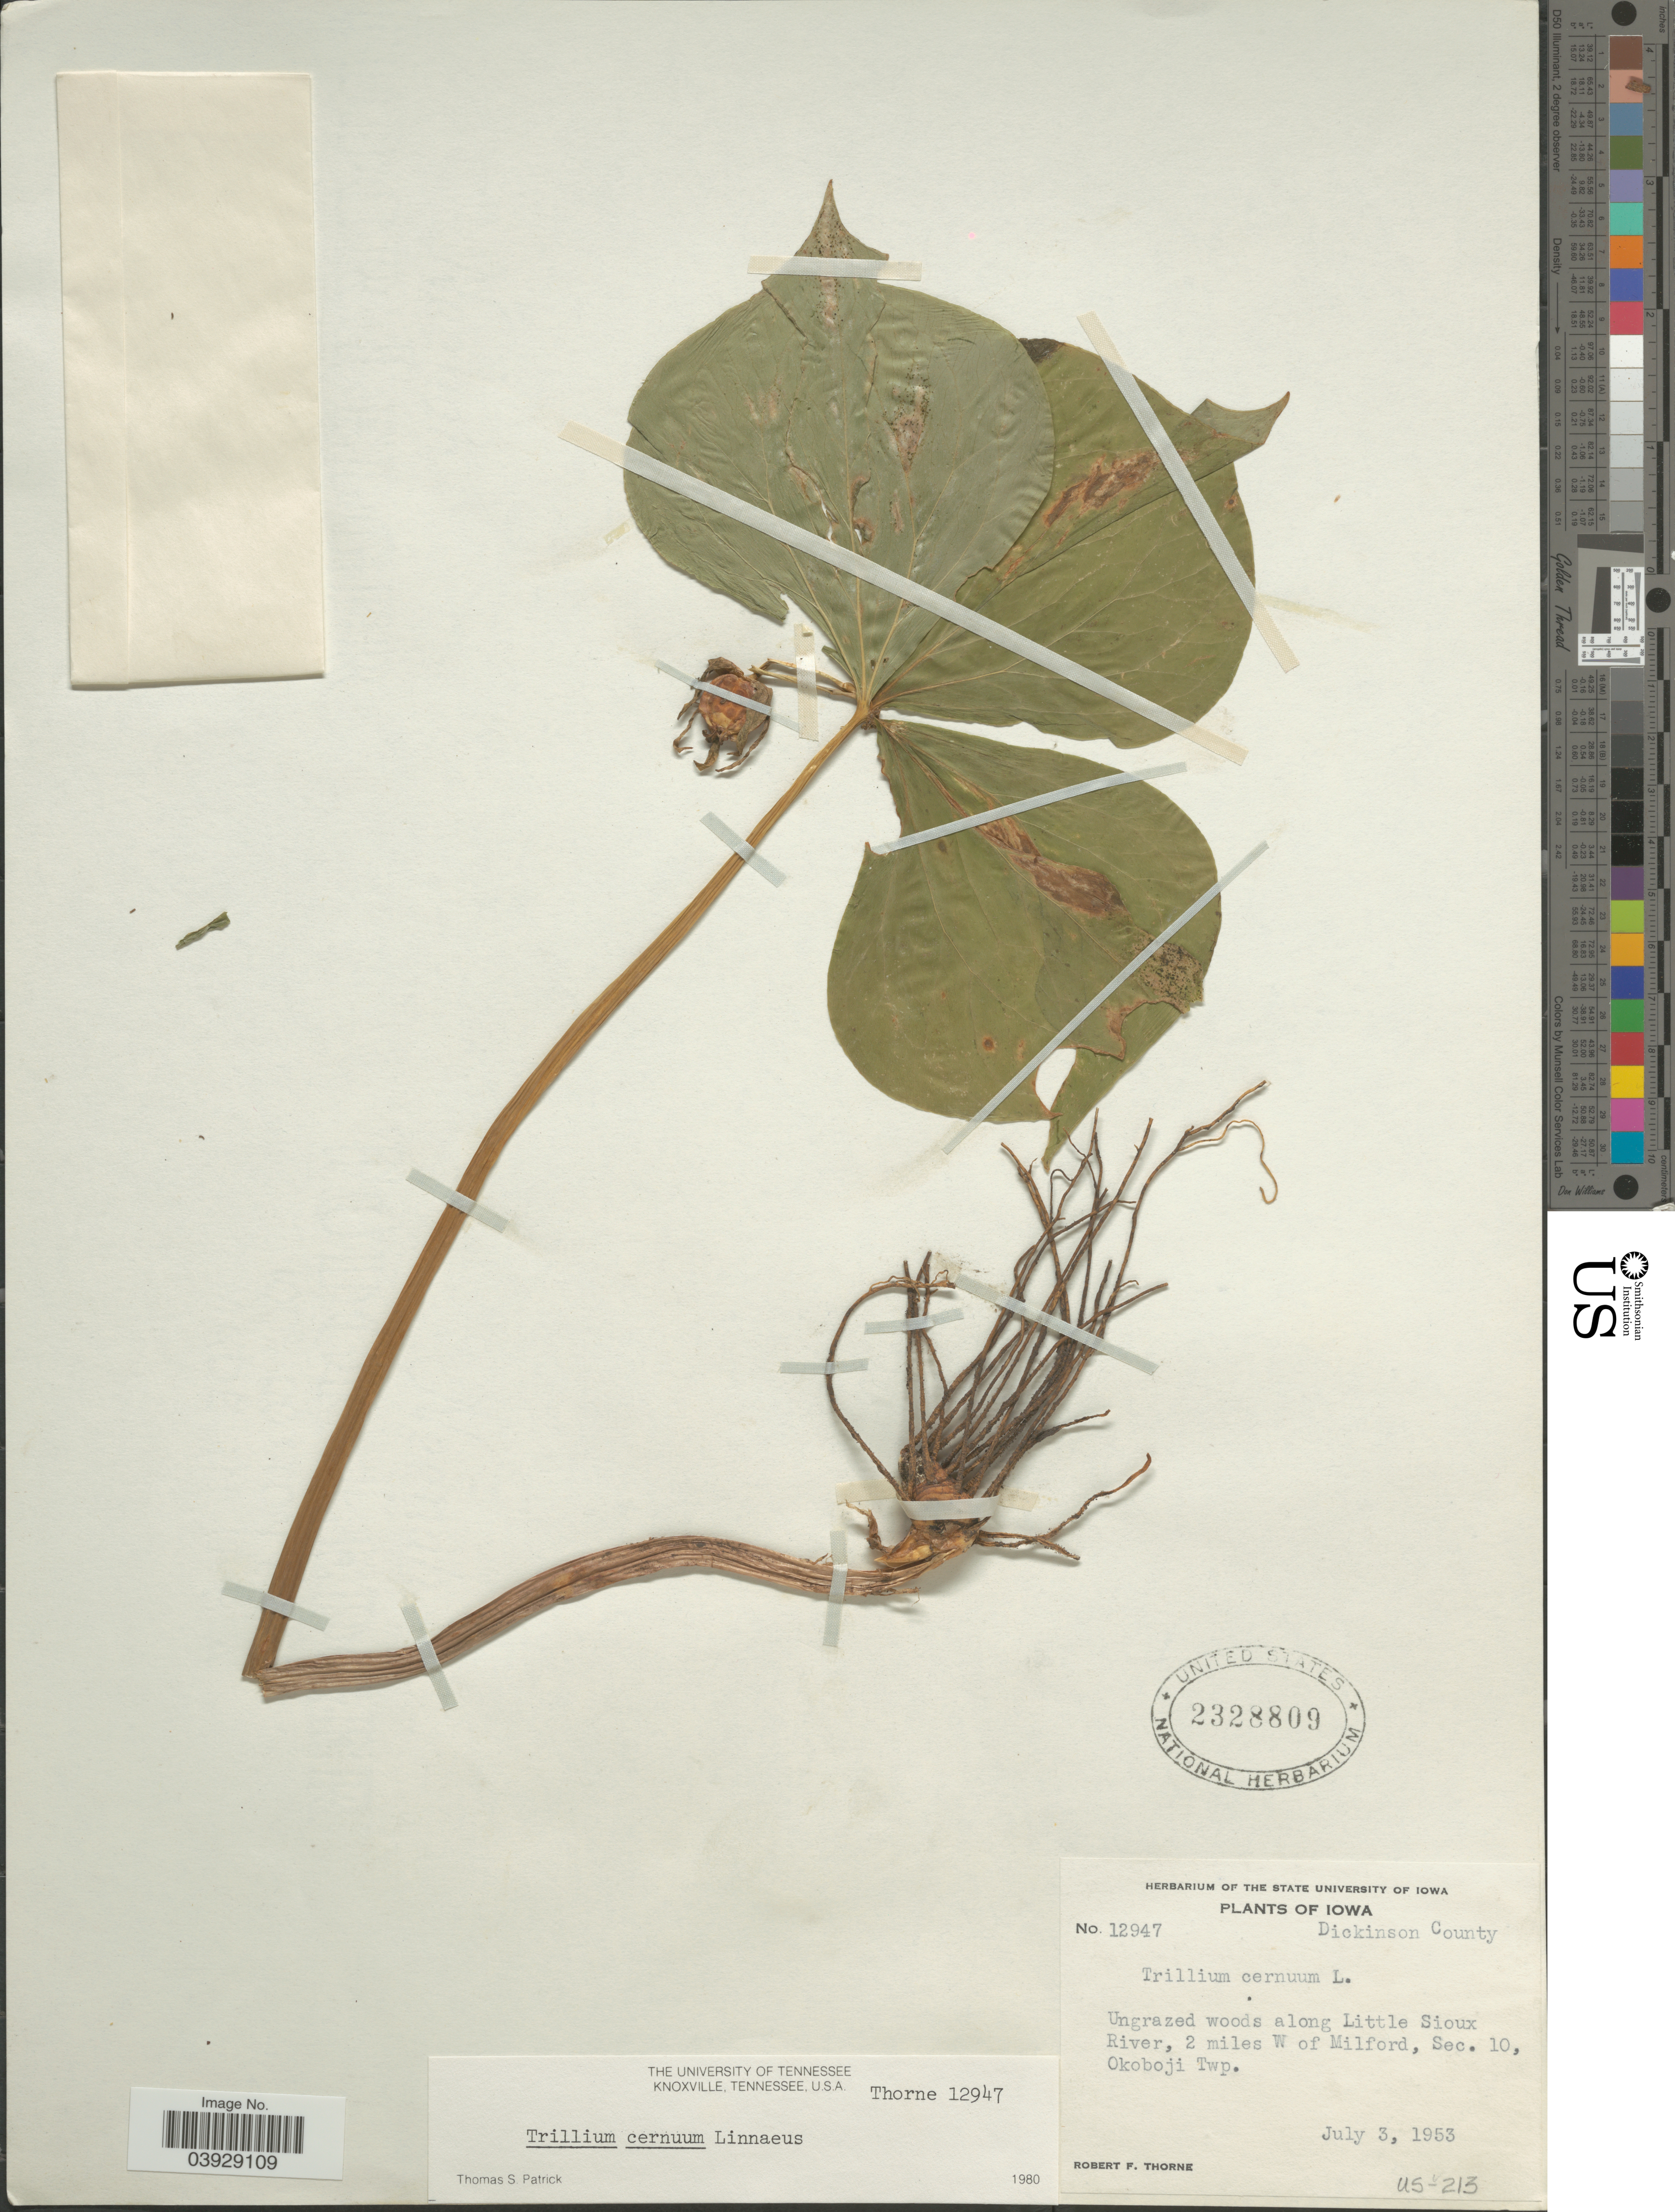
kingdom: Plantae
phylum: Tracheophyta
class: Liliopsida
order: Liliales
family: Melanthiaceae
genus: Trillium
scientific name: Trillium cernuum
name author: L.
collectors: R. F. Thorne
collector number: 12947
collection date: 1953-07-03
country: United States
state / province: Iowa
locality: Dickinson County. Ungrazed woods along Little Sioux River, 2 miles W of Milford, Sec. 10, Okoboji Twp.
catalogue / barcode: US 2328809